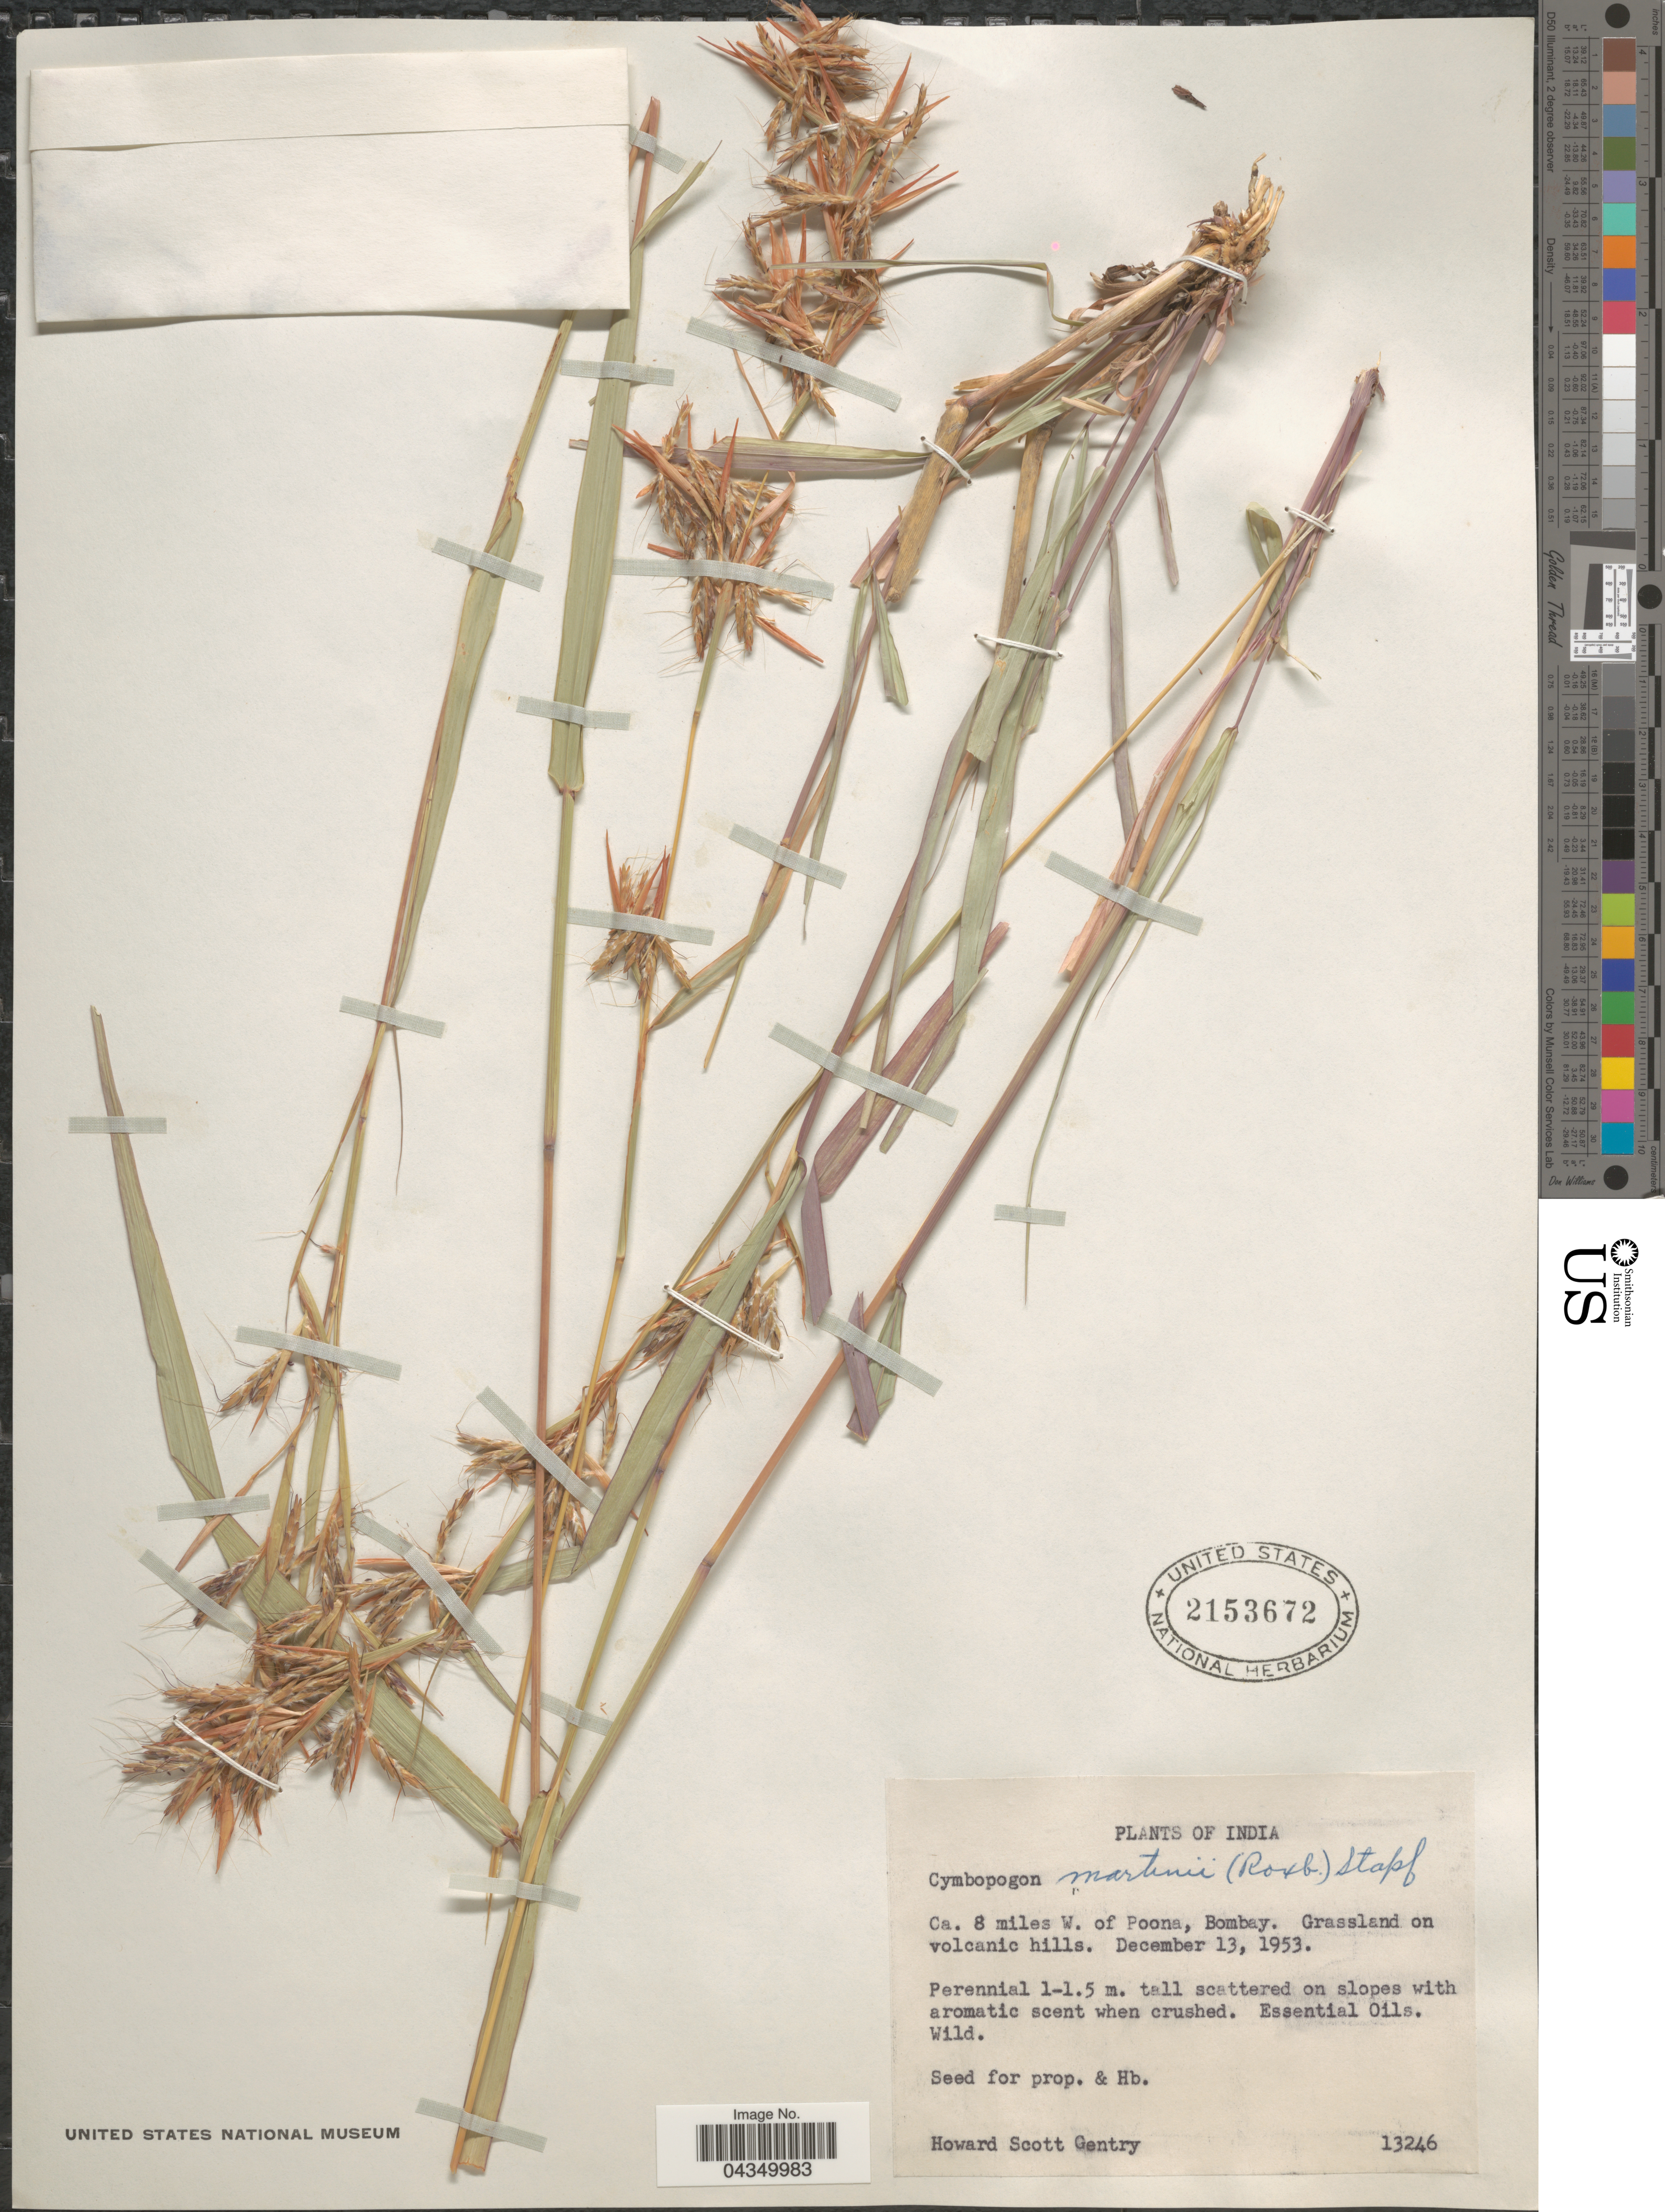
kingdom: Plantae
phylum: Tracheophyta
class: Liliopsida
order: Poales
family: Poaceae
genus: Cymbopogon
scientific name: Cymbopogon martini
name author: (Roxb.) Stapf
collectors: H. S. Gentry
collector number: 13246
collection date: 1953-12-13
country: India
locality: Ca. 8 miles W. of Poona, Bombay.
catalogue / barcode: US 2153672